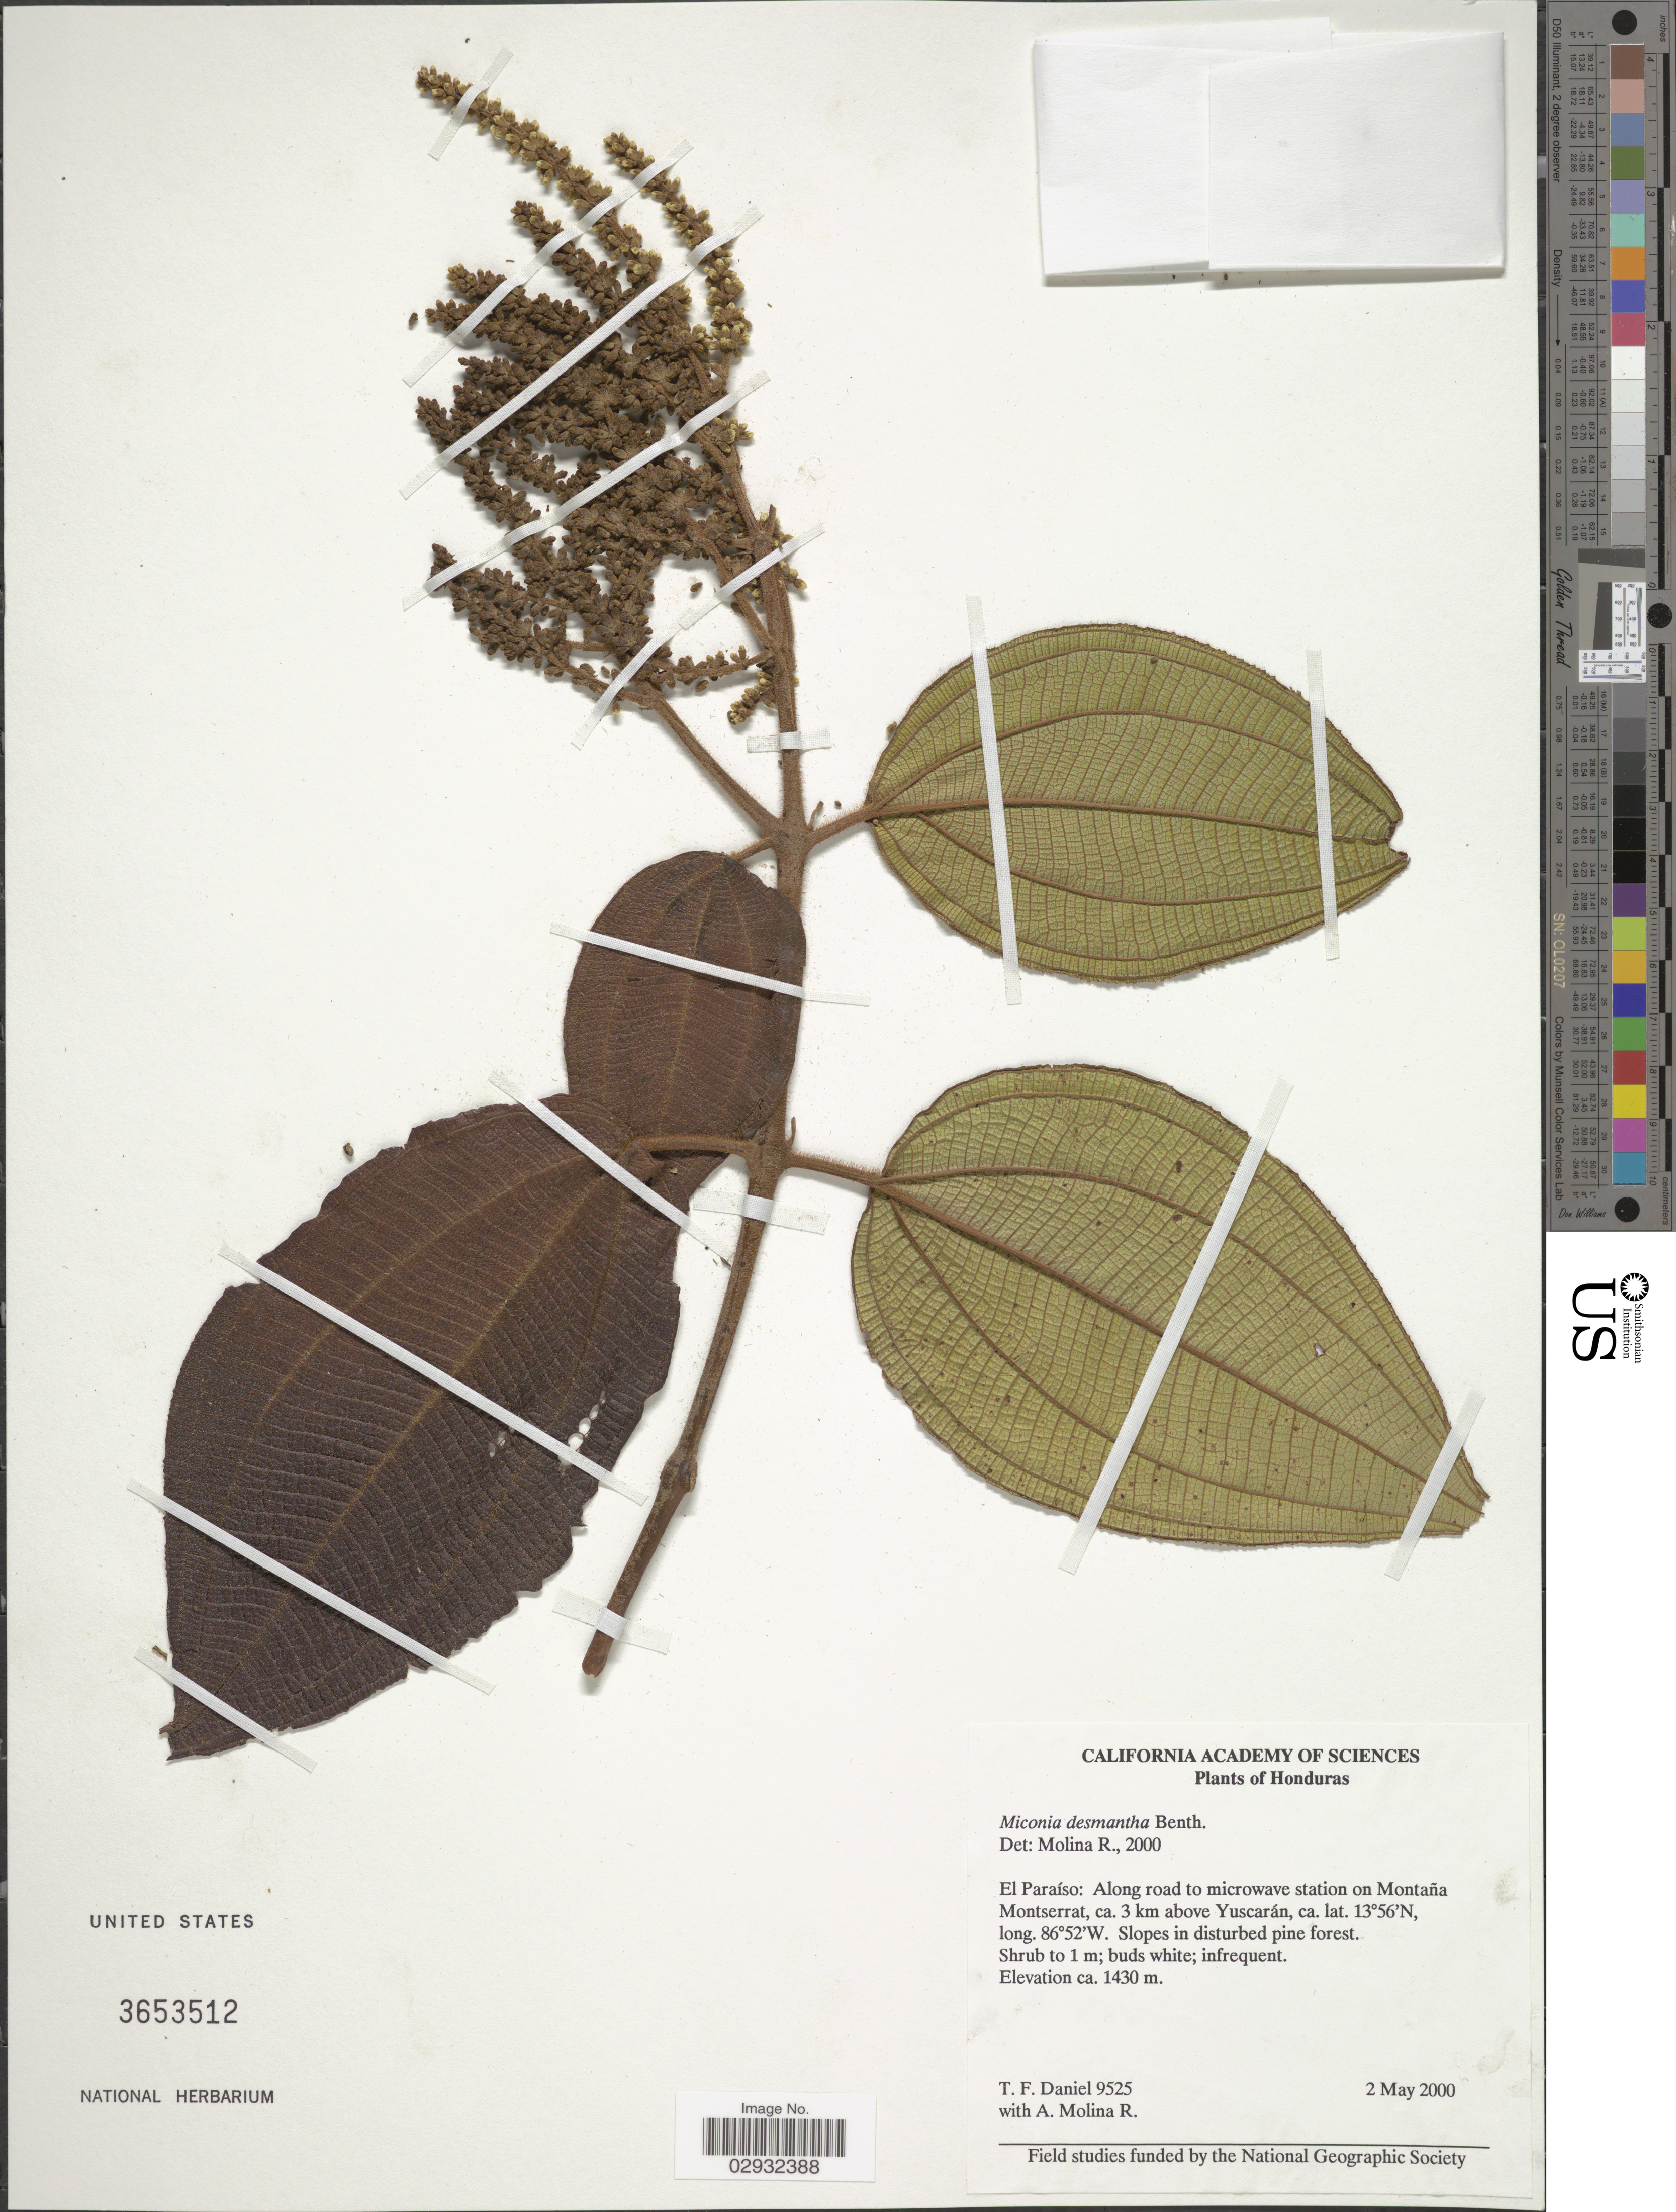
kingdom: Plantae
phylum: Tracheophyta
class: Magnoliopsida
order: Myrtales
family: Melastomataceae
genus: Miconia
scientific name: Miconia desmantha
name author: Benth.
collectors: T. F. Daniel & A. Molina R.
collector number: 9525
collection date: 2000-05-02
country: Honduras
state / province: El Paraíso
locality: Along road to microwave station on Montaña Montserrat, ca. 3 km above Yuscarán.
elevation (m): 1430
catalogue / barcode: US 3653512